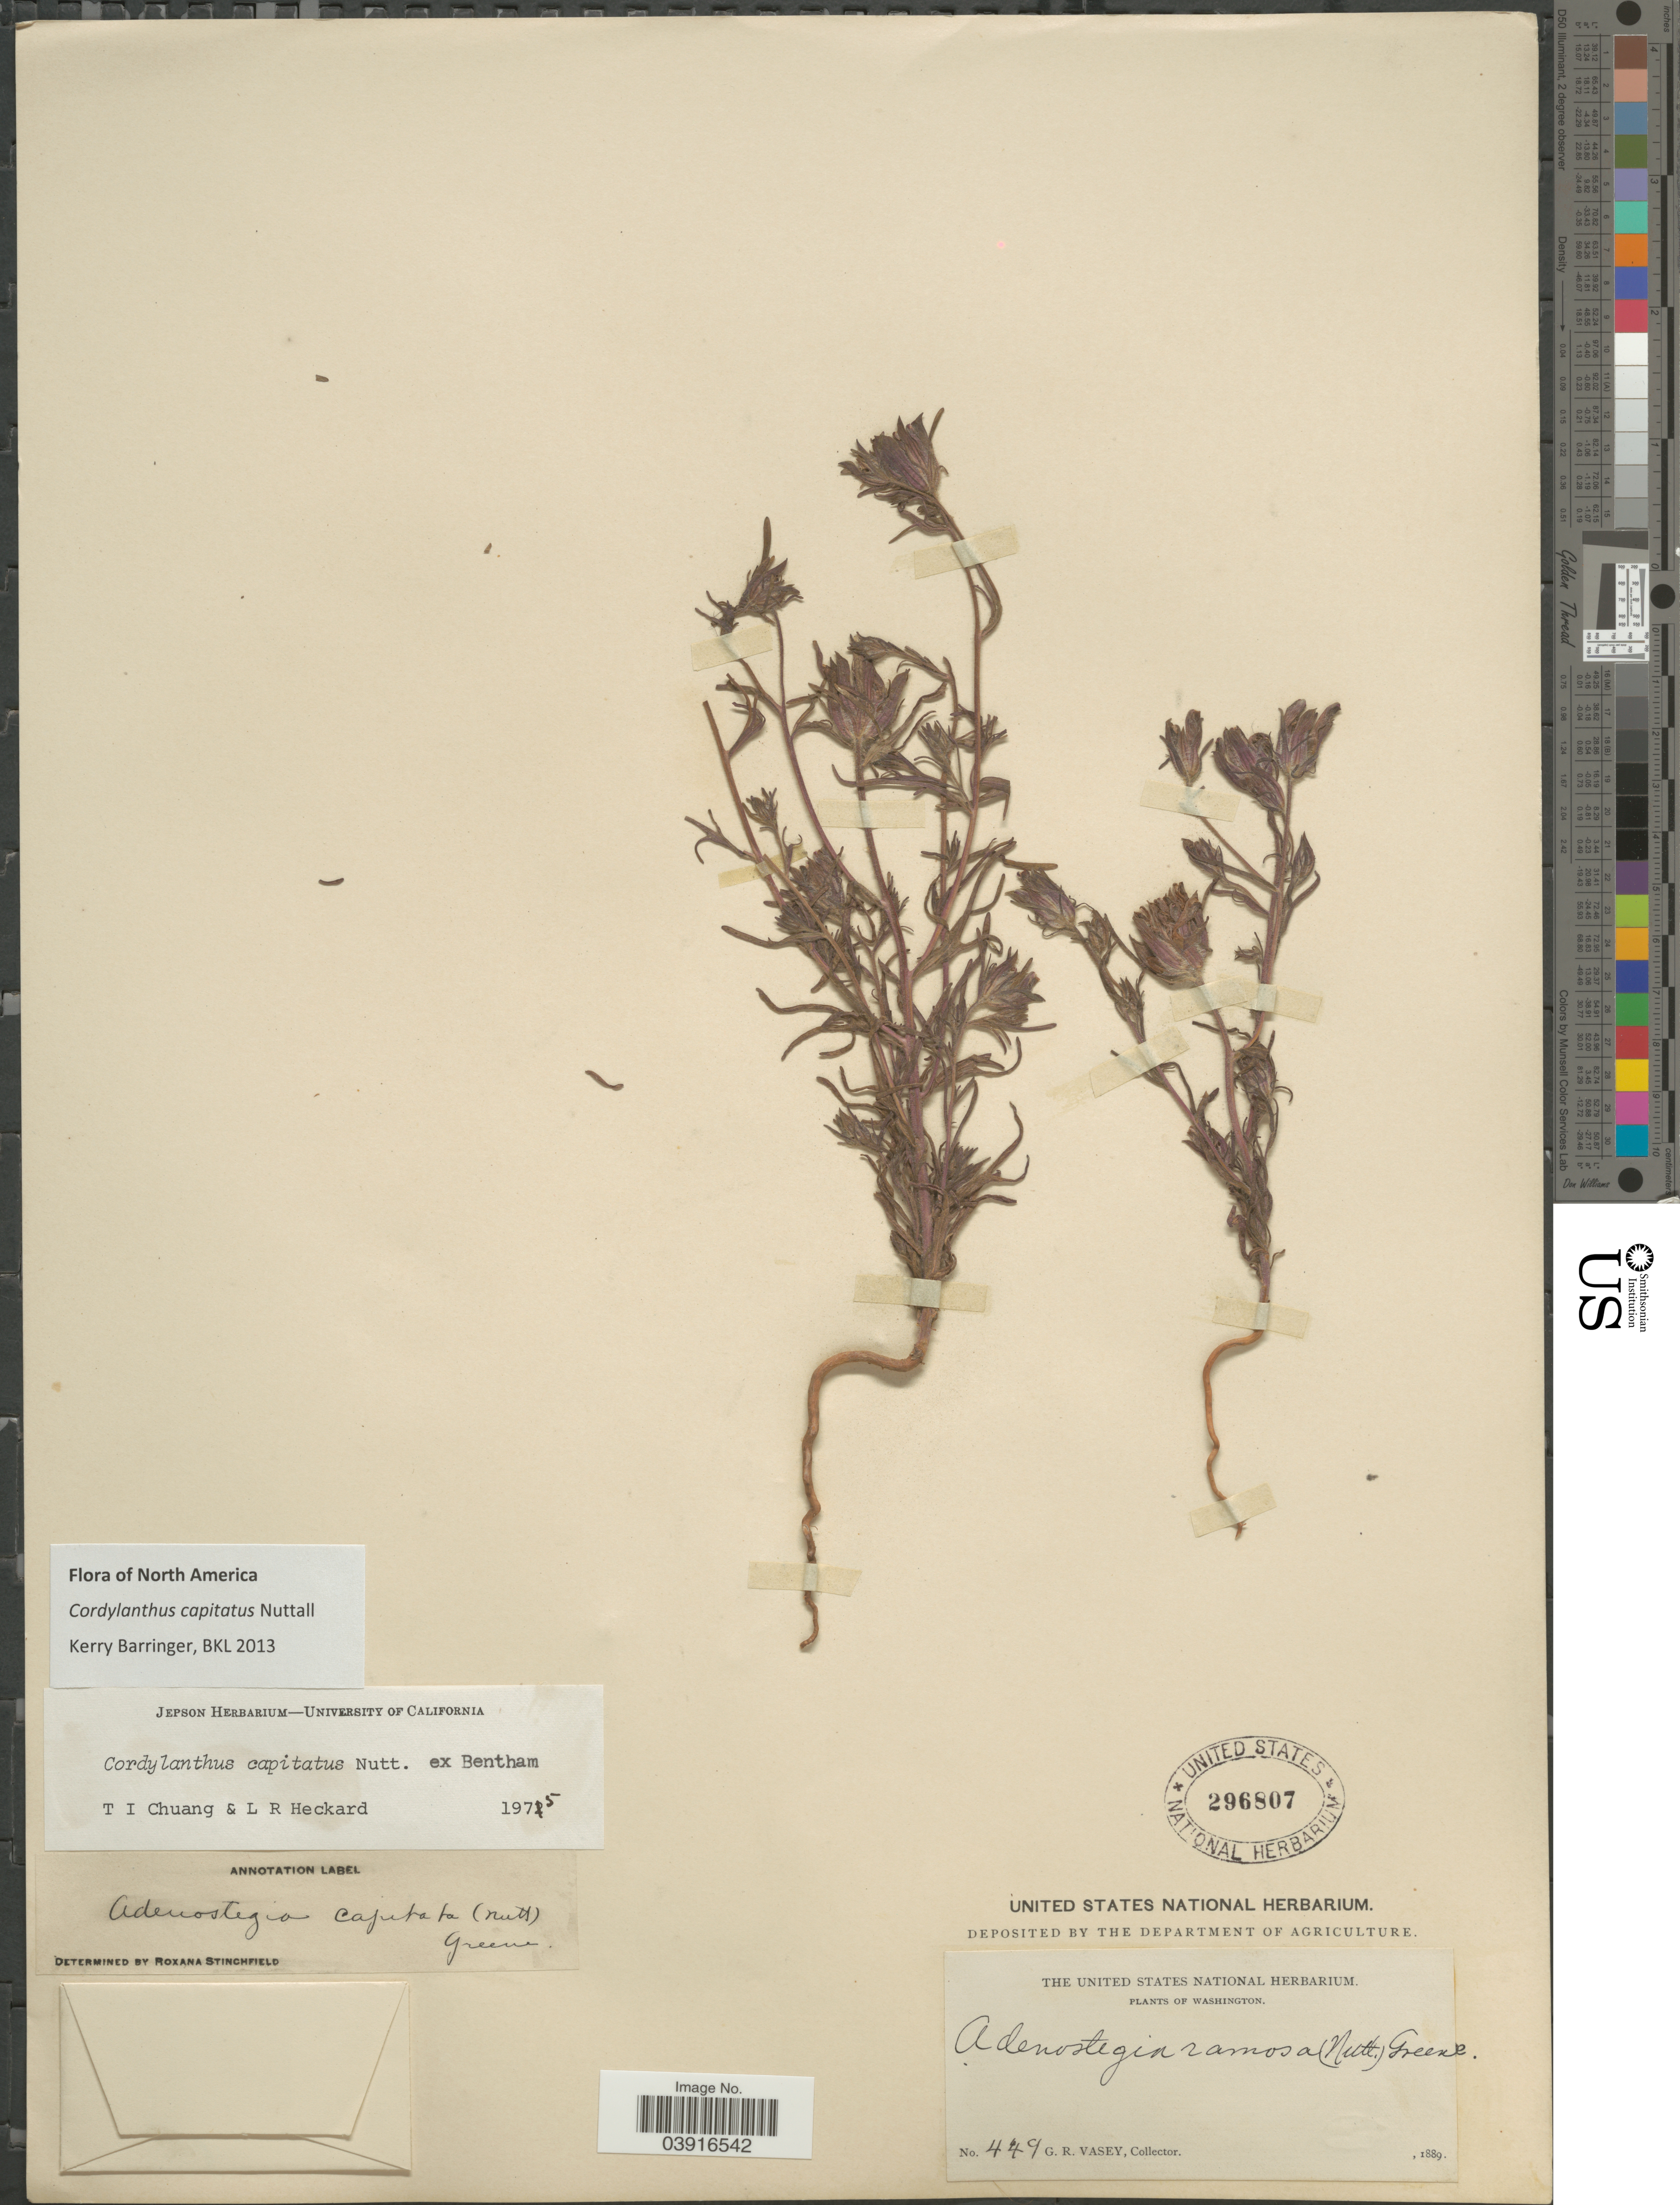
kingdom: Plantae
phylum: Tracheophyta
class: Magnoliopsida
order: Lamiales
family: Orobanchaceae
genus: Cordylanthus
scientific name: Cordylanthus capitatus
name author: Nutt. ex Benth.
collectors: G. R. Vasey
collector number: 449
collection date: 1889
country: United States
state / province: Washington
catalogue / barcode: US 296807